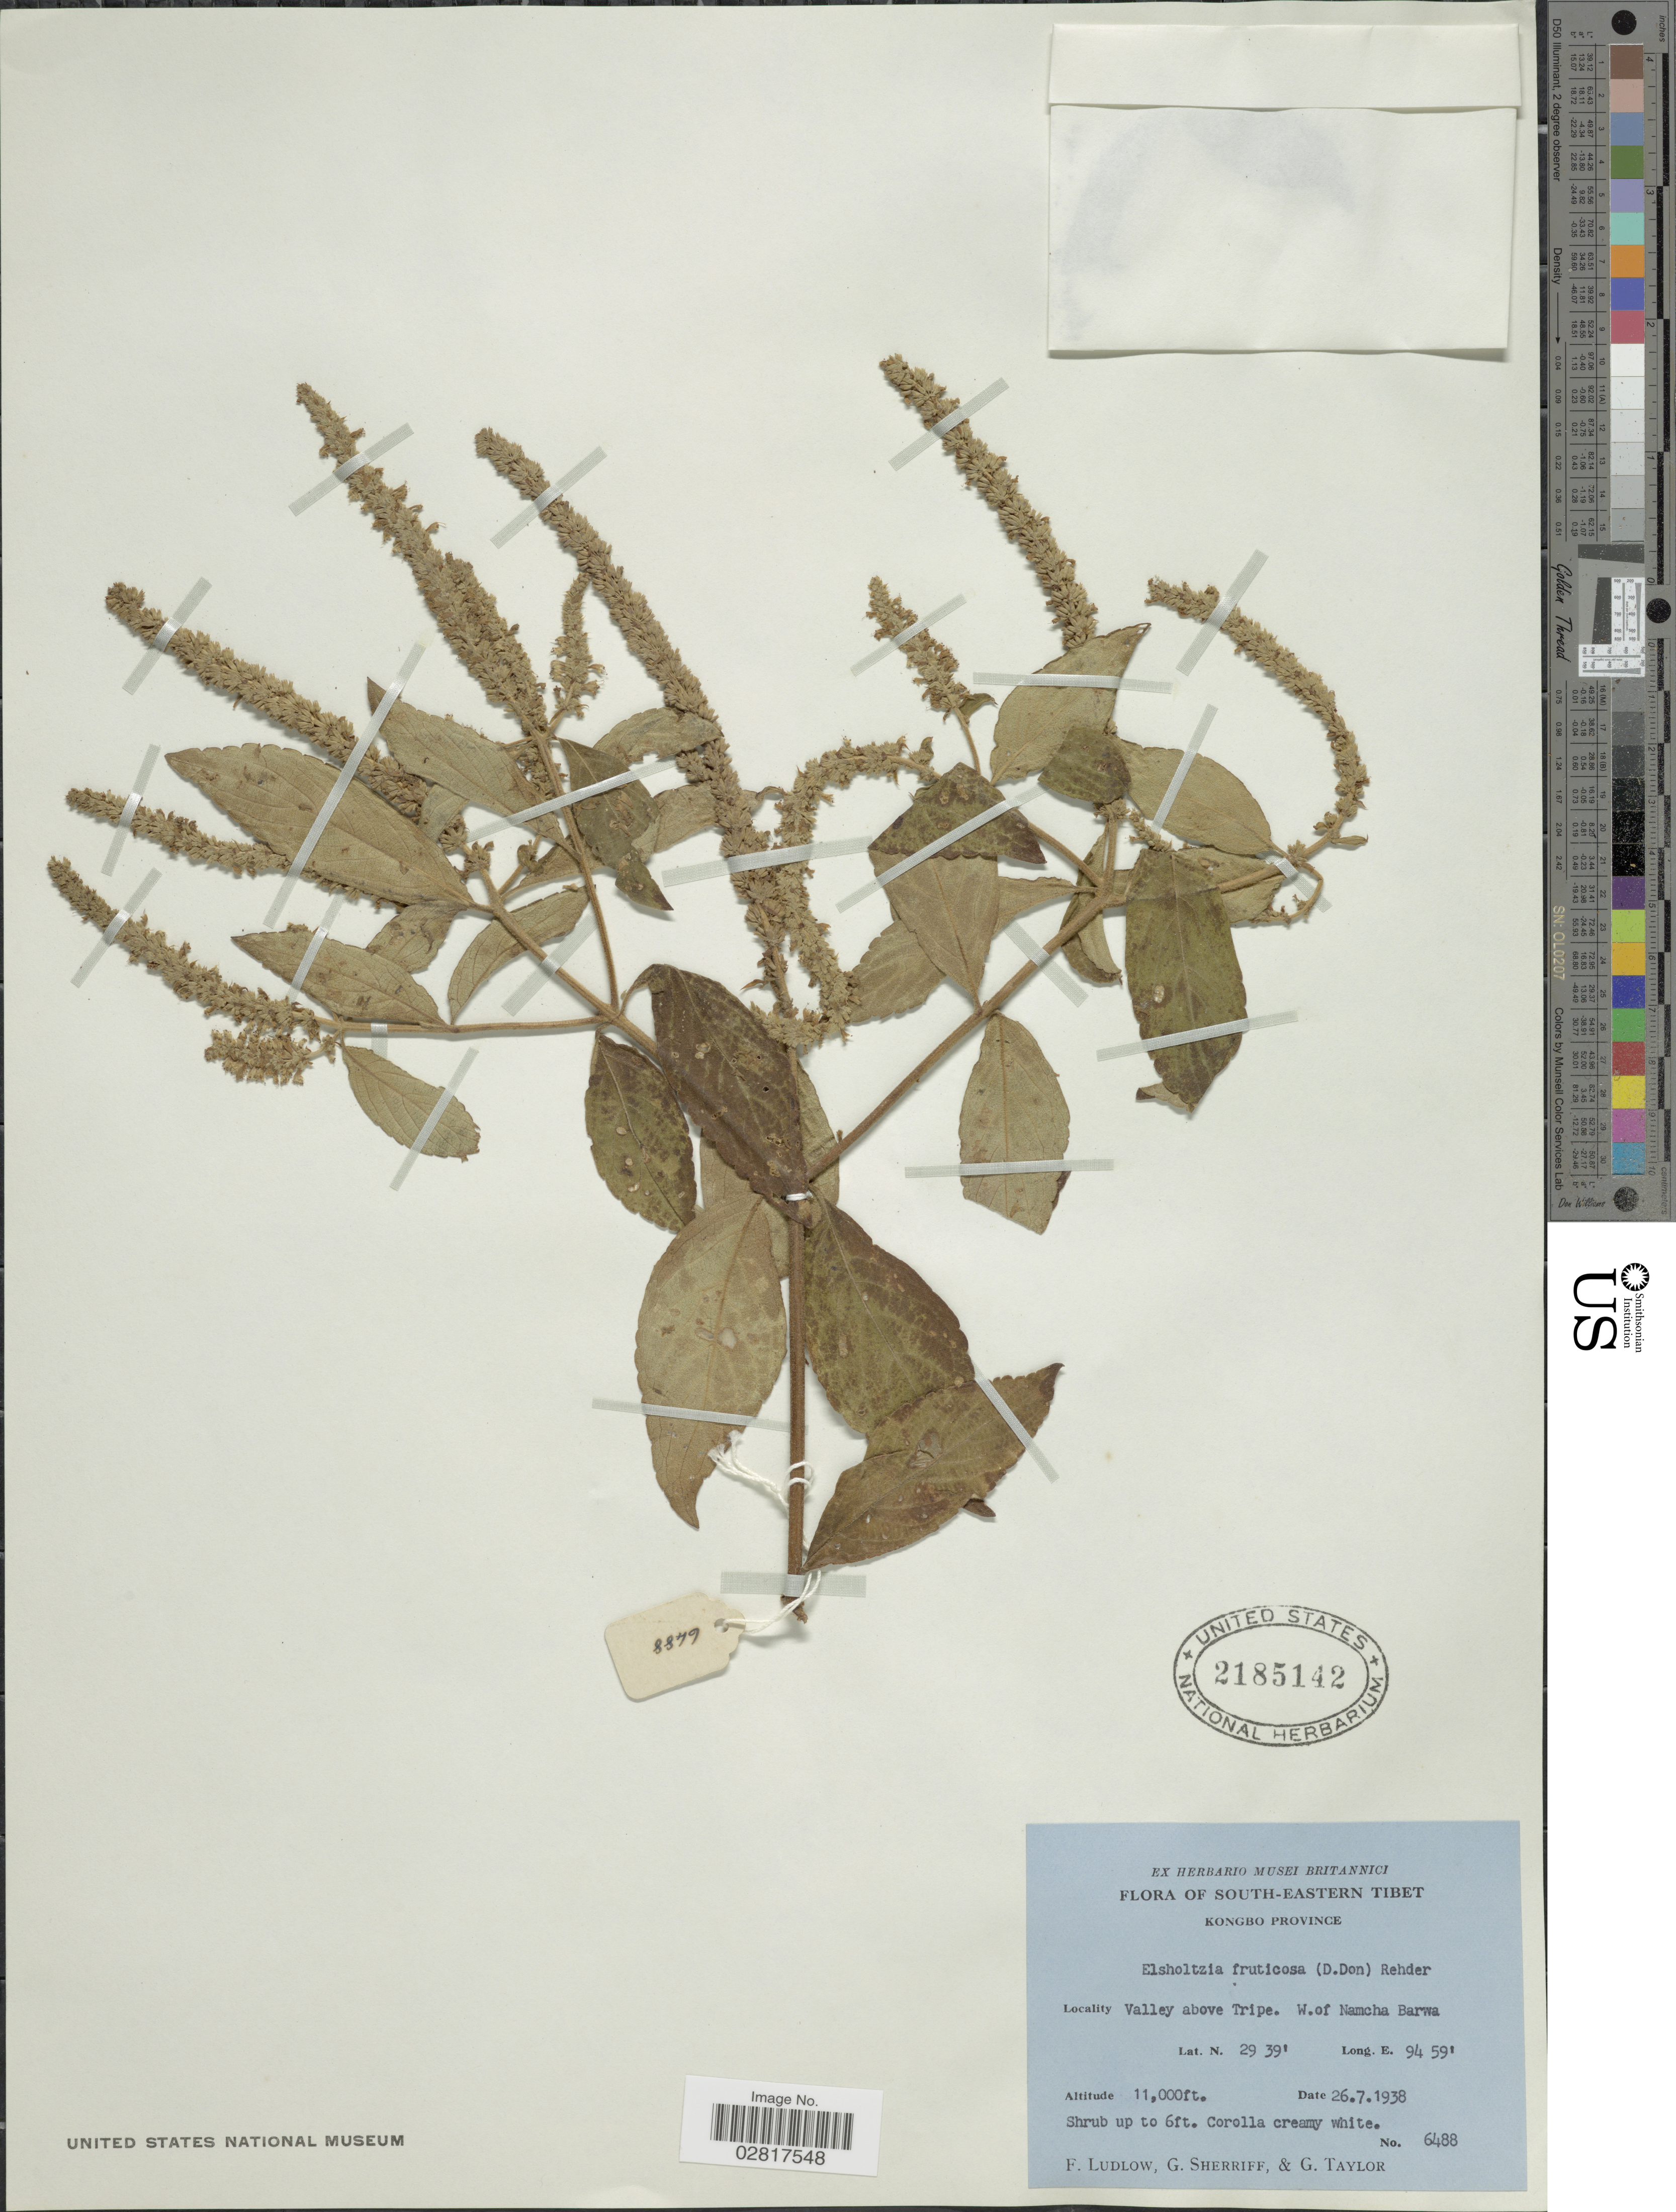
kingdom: Plantae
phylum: Tracheophyta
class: Magnoliopsida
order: Lamiales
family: Lamiaceae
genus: Elsholtzia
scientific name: Elsholtzia fruticosa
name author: (D. Don) Rehder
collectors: F. Ludlow, G. Sherriff & G. Taylor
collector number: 6488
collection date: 1938-07-26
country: China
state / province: Xizang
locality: South-Eastern Tibet, Kongbo Province, Valley above Tripe. W. of Namcha Barwa.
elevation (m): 3353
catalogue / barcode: US 2185142